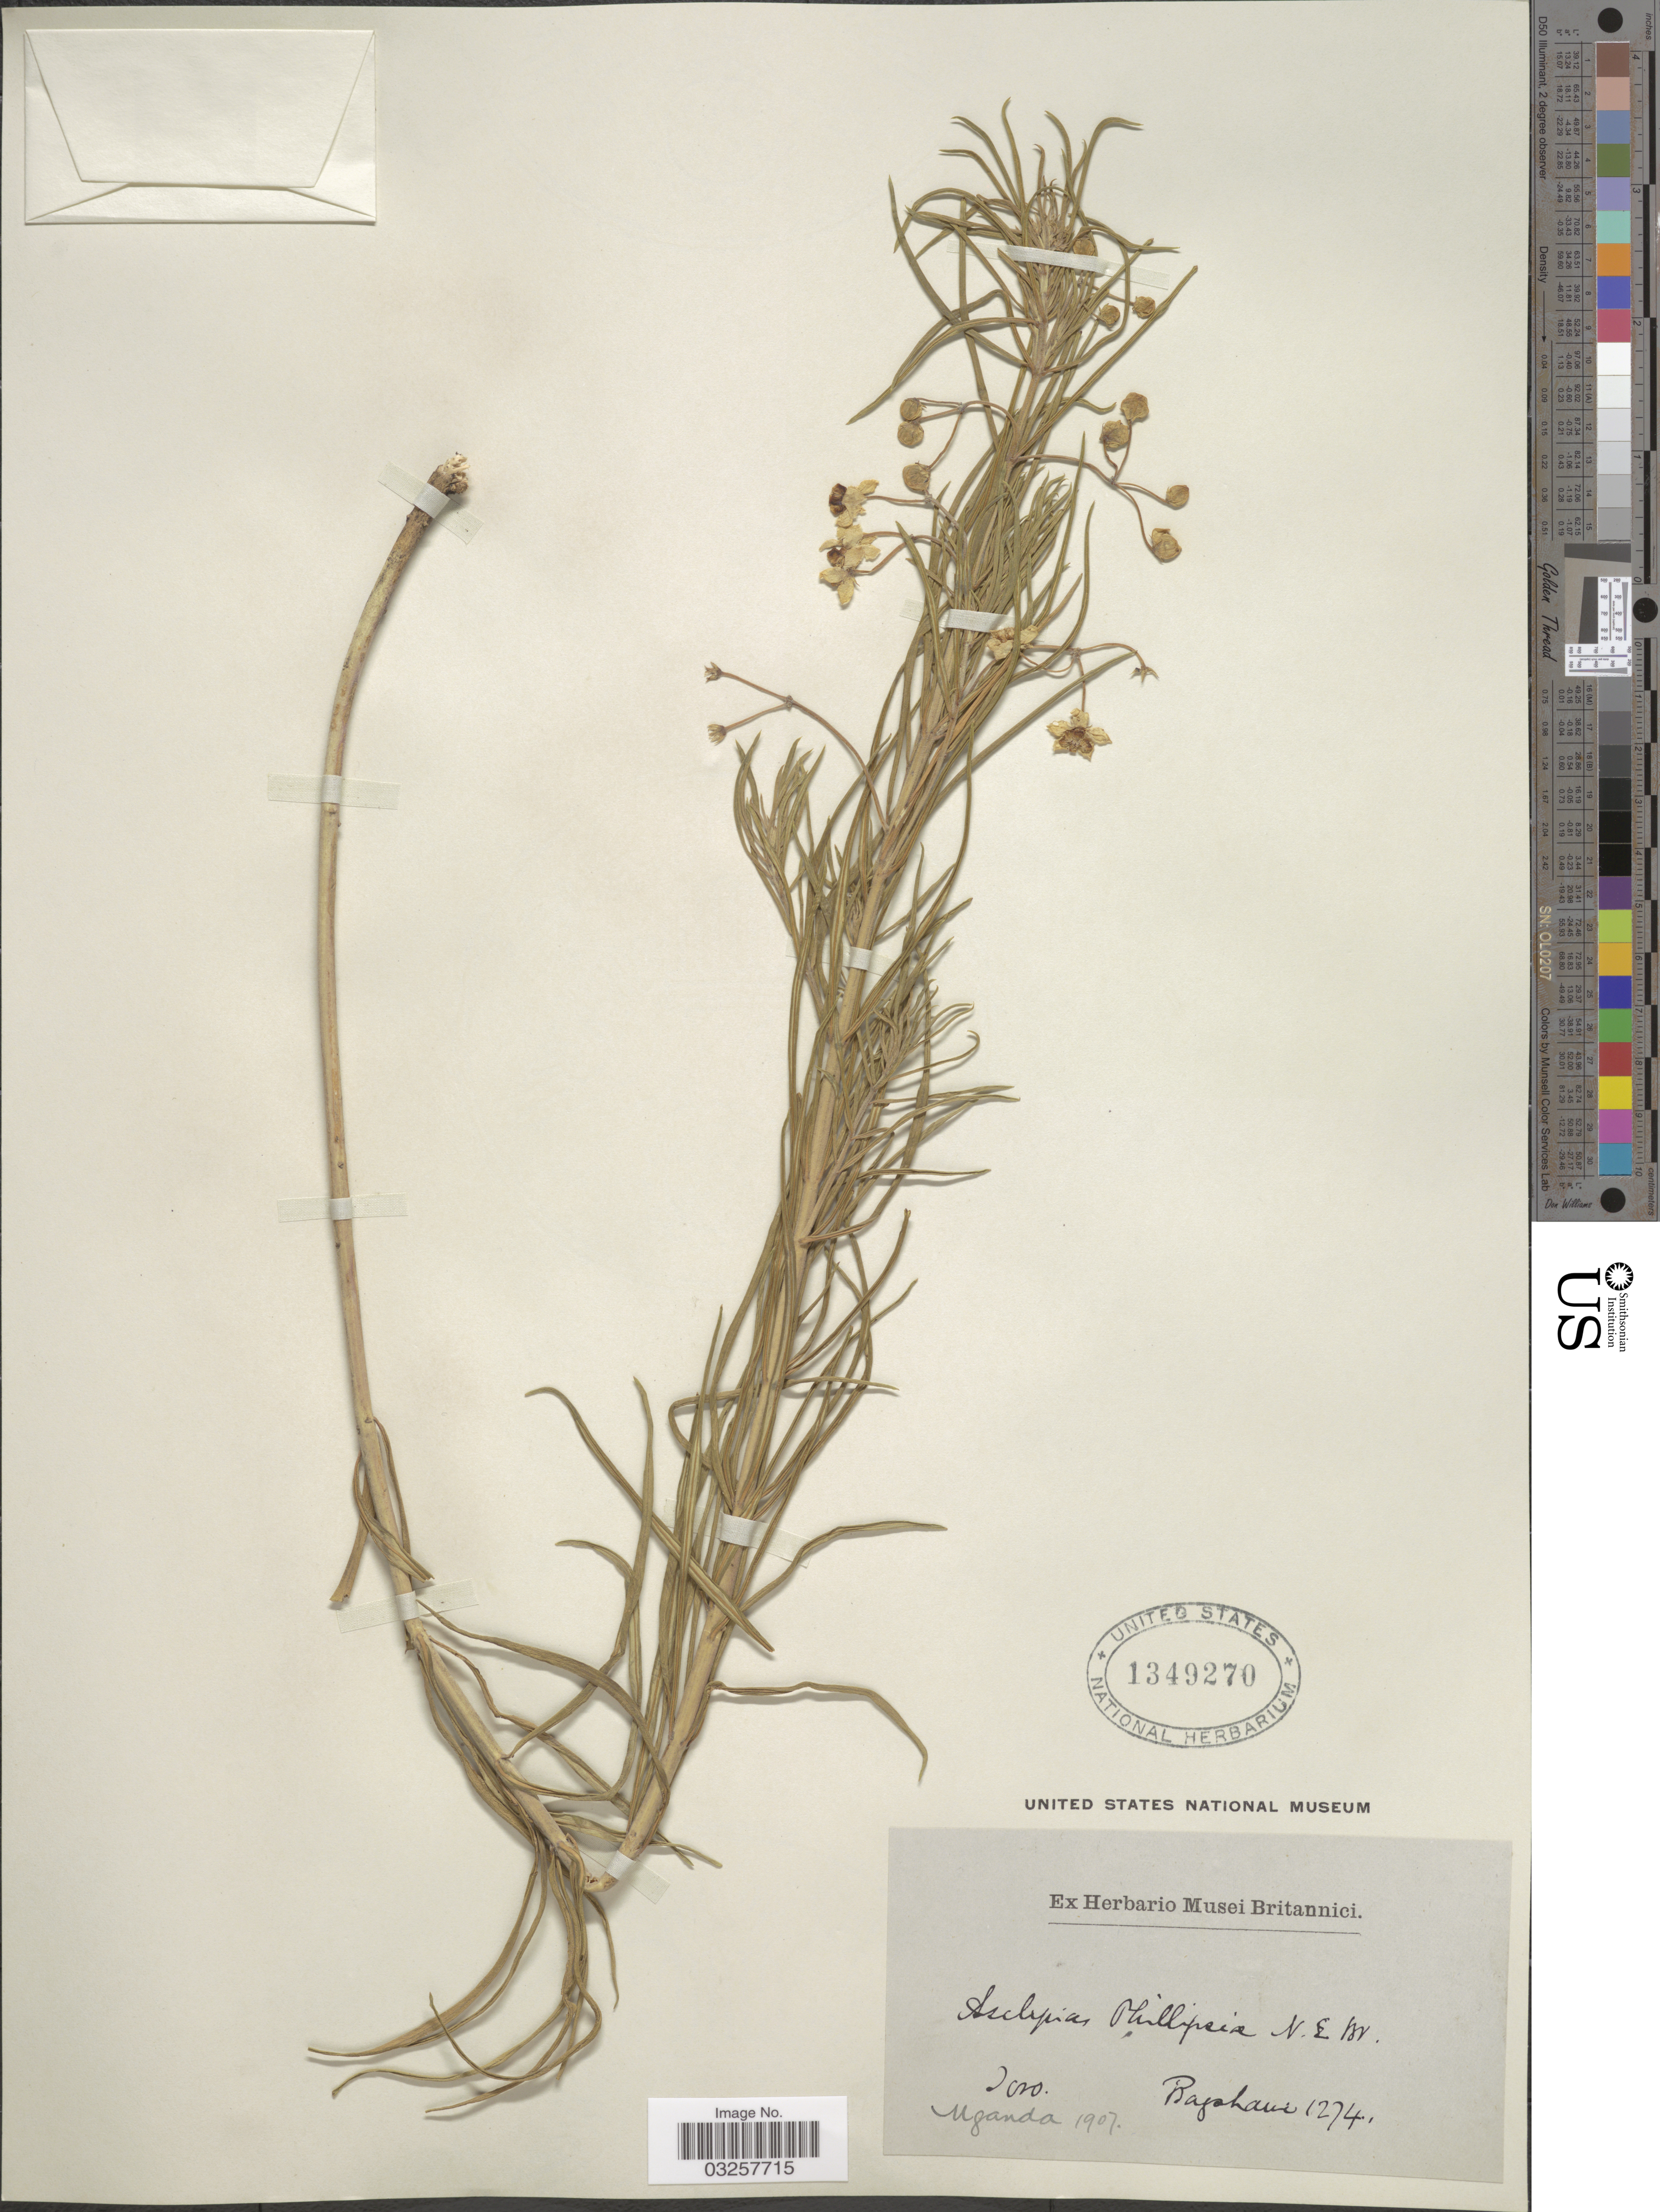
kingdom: Plantae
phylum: Tracheophyta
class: Magnoliopsida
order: Gentianales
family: Apocynaceae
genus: Asclepias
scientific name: Asclepias phillipsiae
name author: N.E. Br.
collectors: Bagshawe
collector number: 1274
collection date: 1907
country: Uganda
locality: Toro.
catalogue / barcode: US 1349270